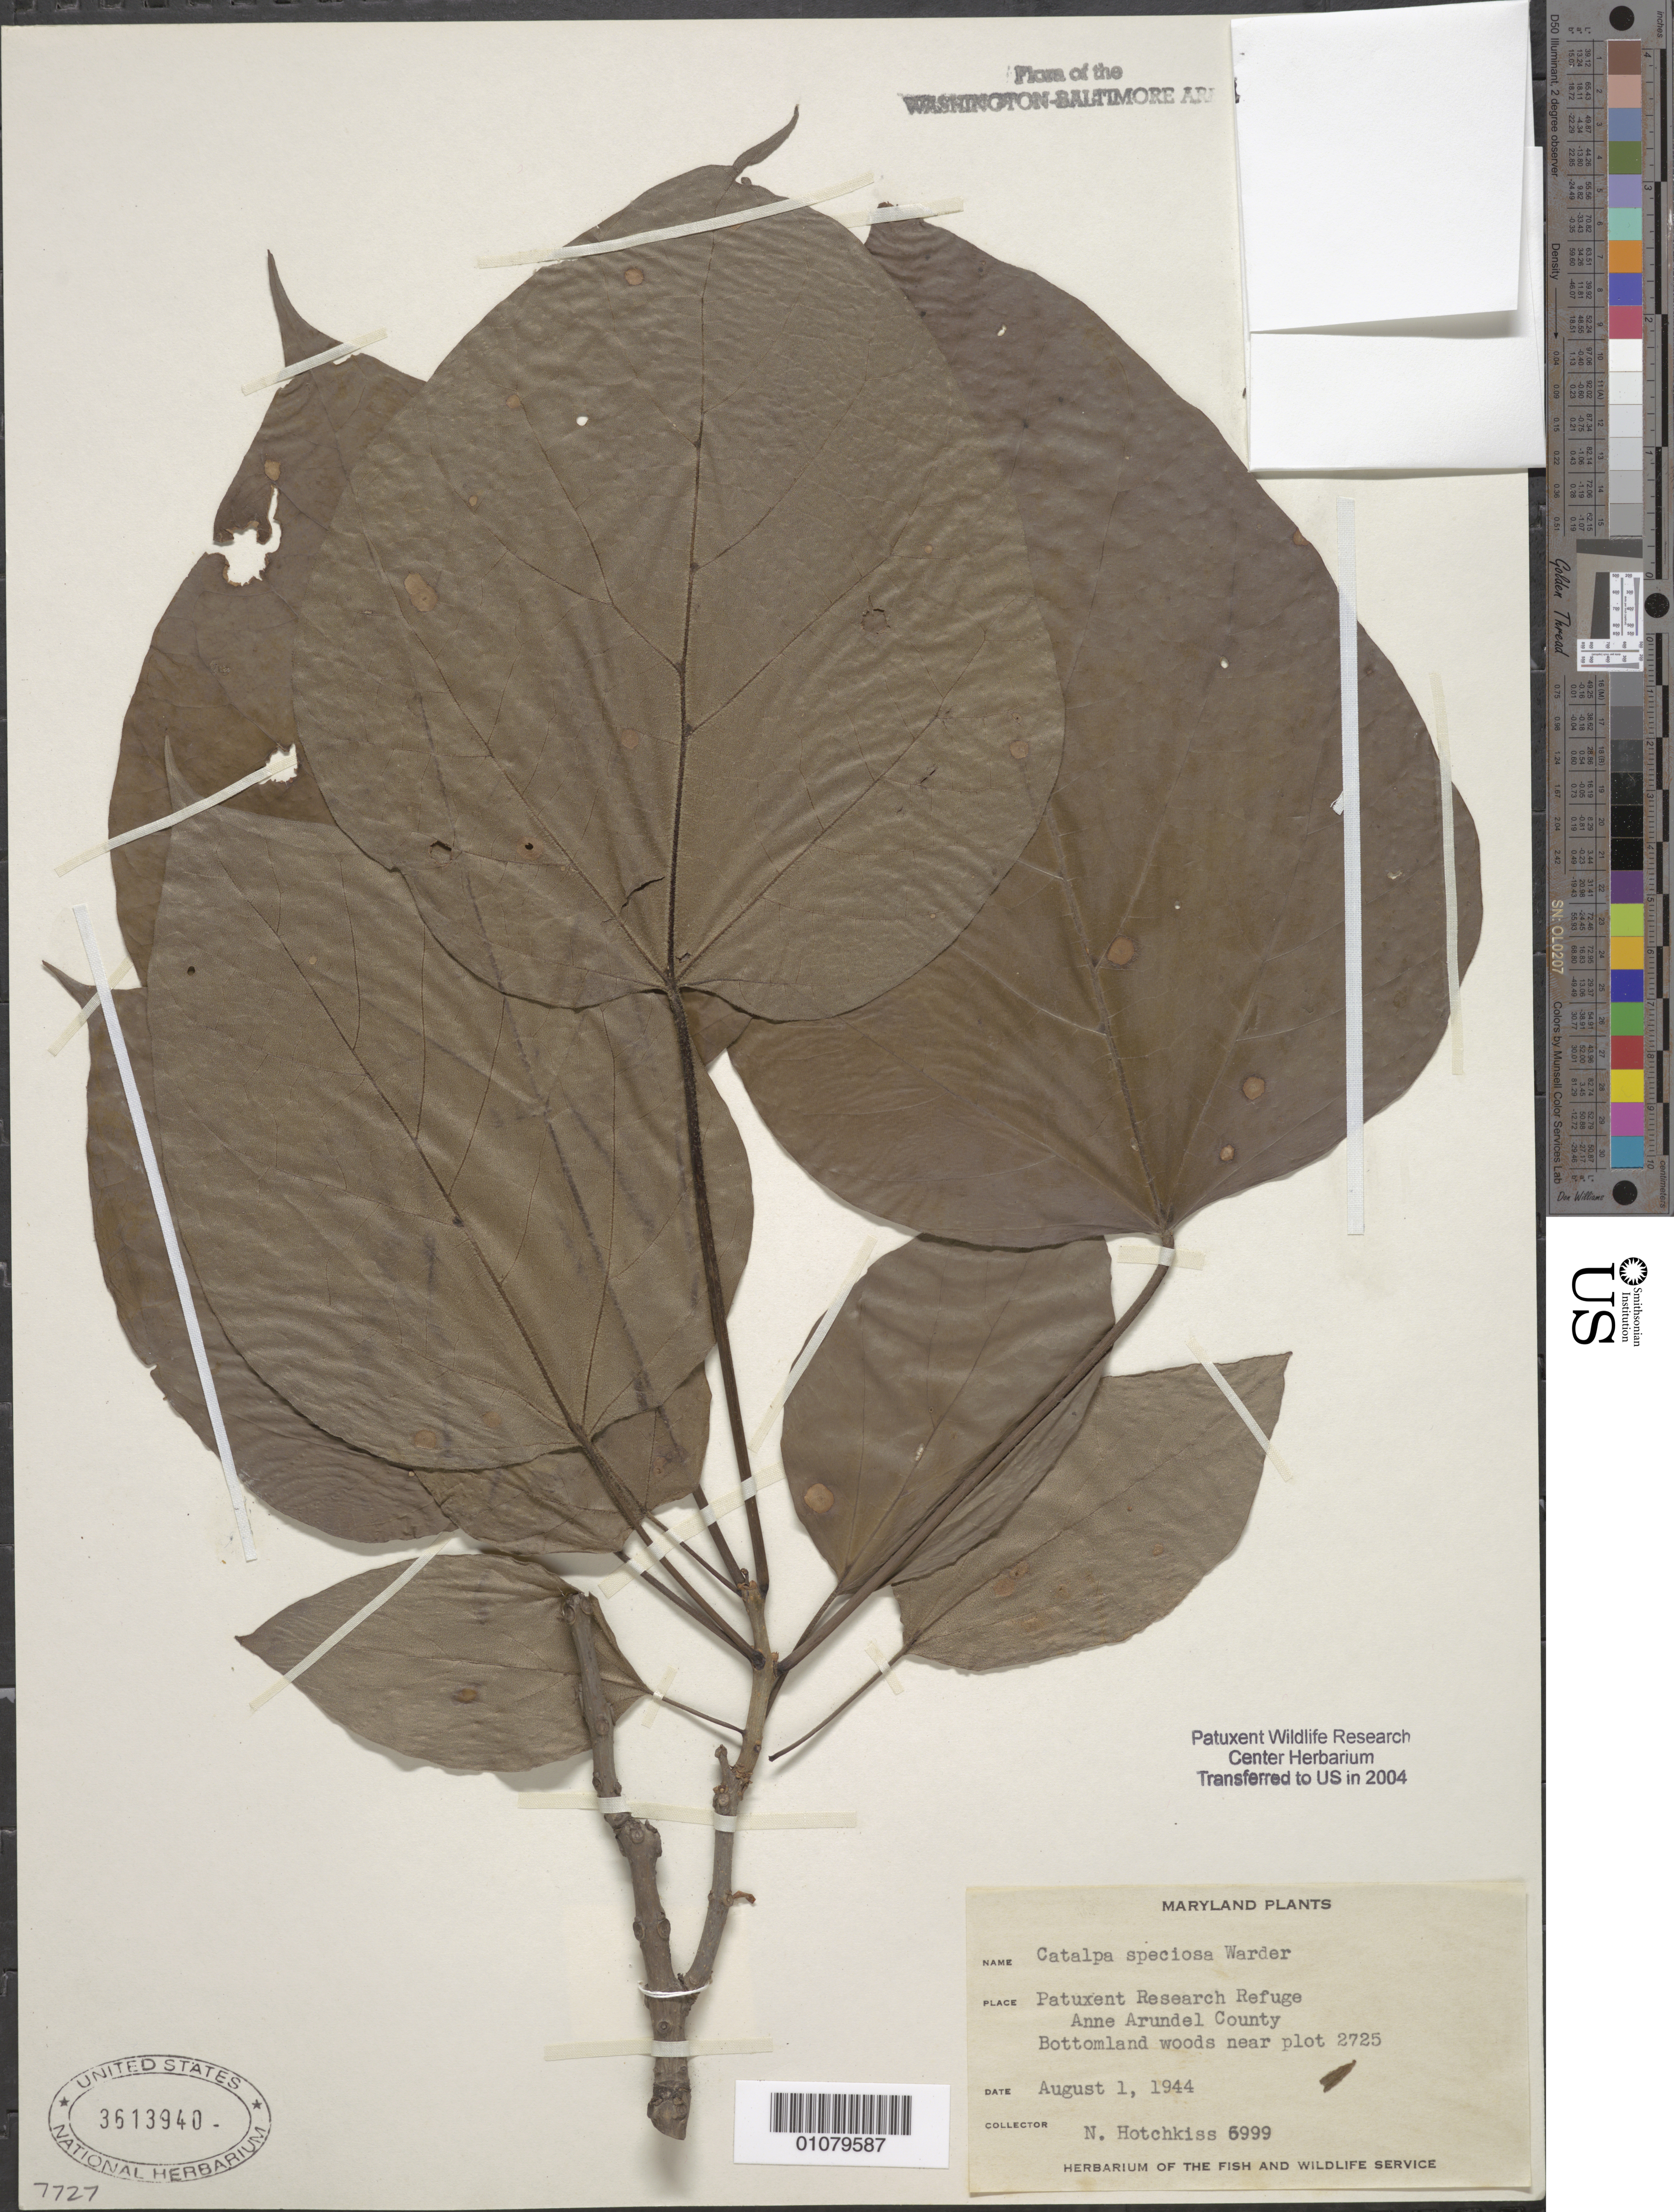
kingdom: Plantae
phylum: Tracheophyta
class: Magnoliopsida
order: Lamiales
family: Bignoniaceae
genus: Catalpa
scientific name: Catalpa speciosa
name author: (Warder) Warder ex Engelm.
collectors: N. Hotchkiss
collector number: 6999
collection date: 1944-08-01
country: United States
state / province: Maryland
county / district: Anne Arundel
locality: Patuxent Wildlife Refuge. Near plot 2725.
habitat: Bottomland woods.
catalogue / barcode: US 3613940